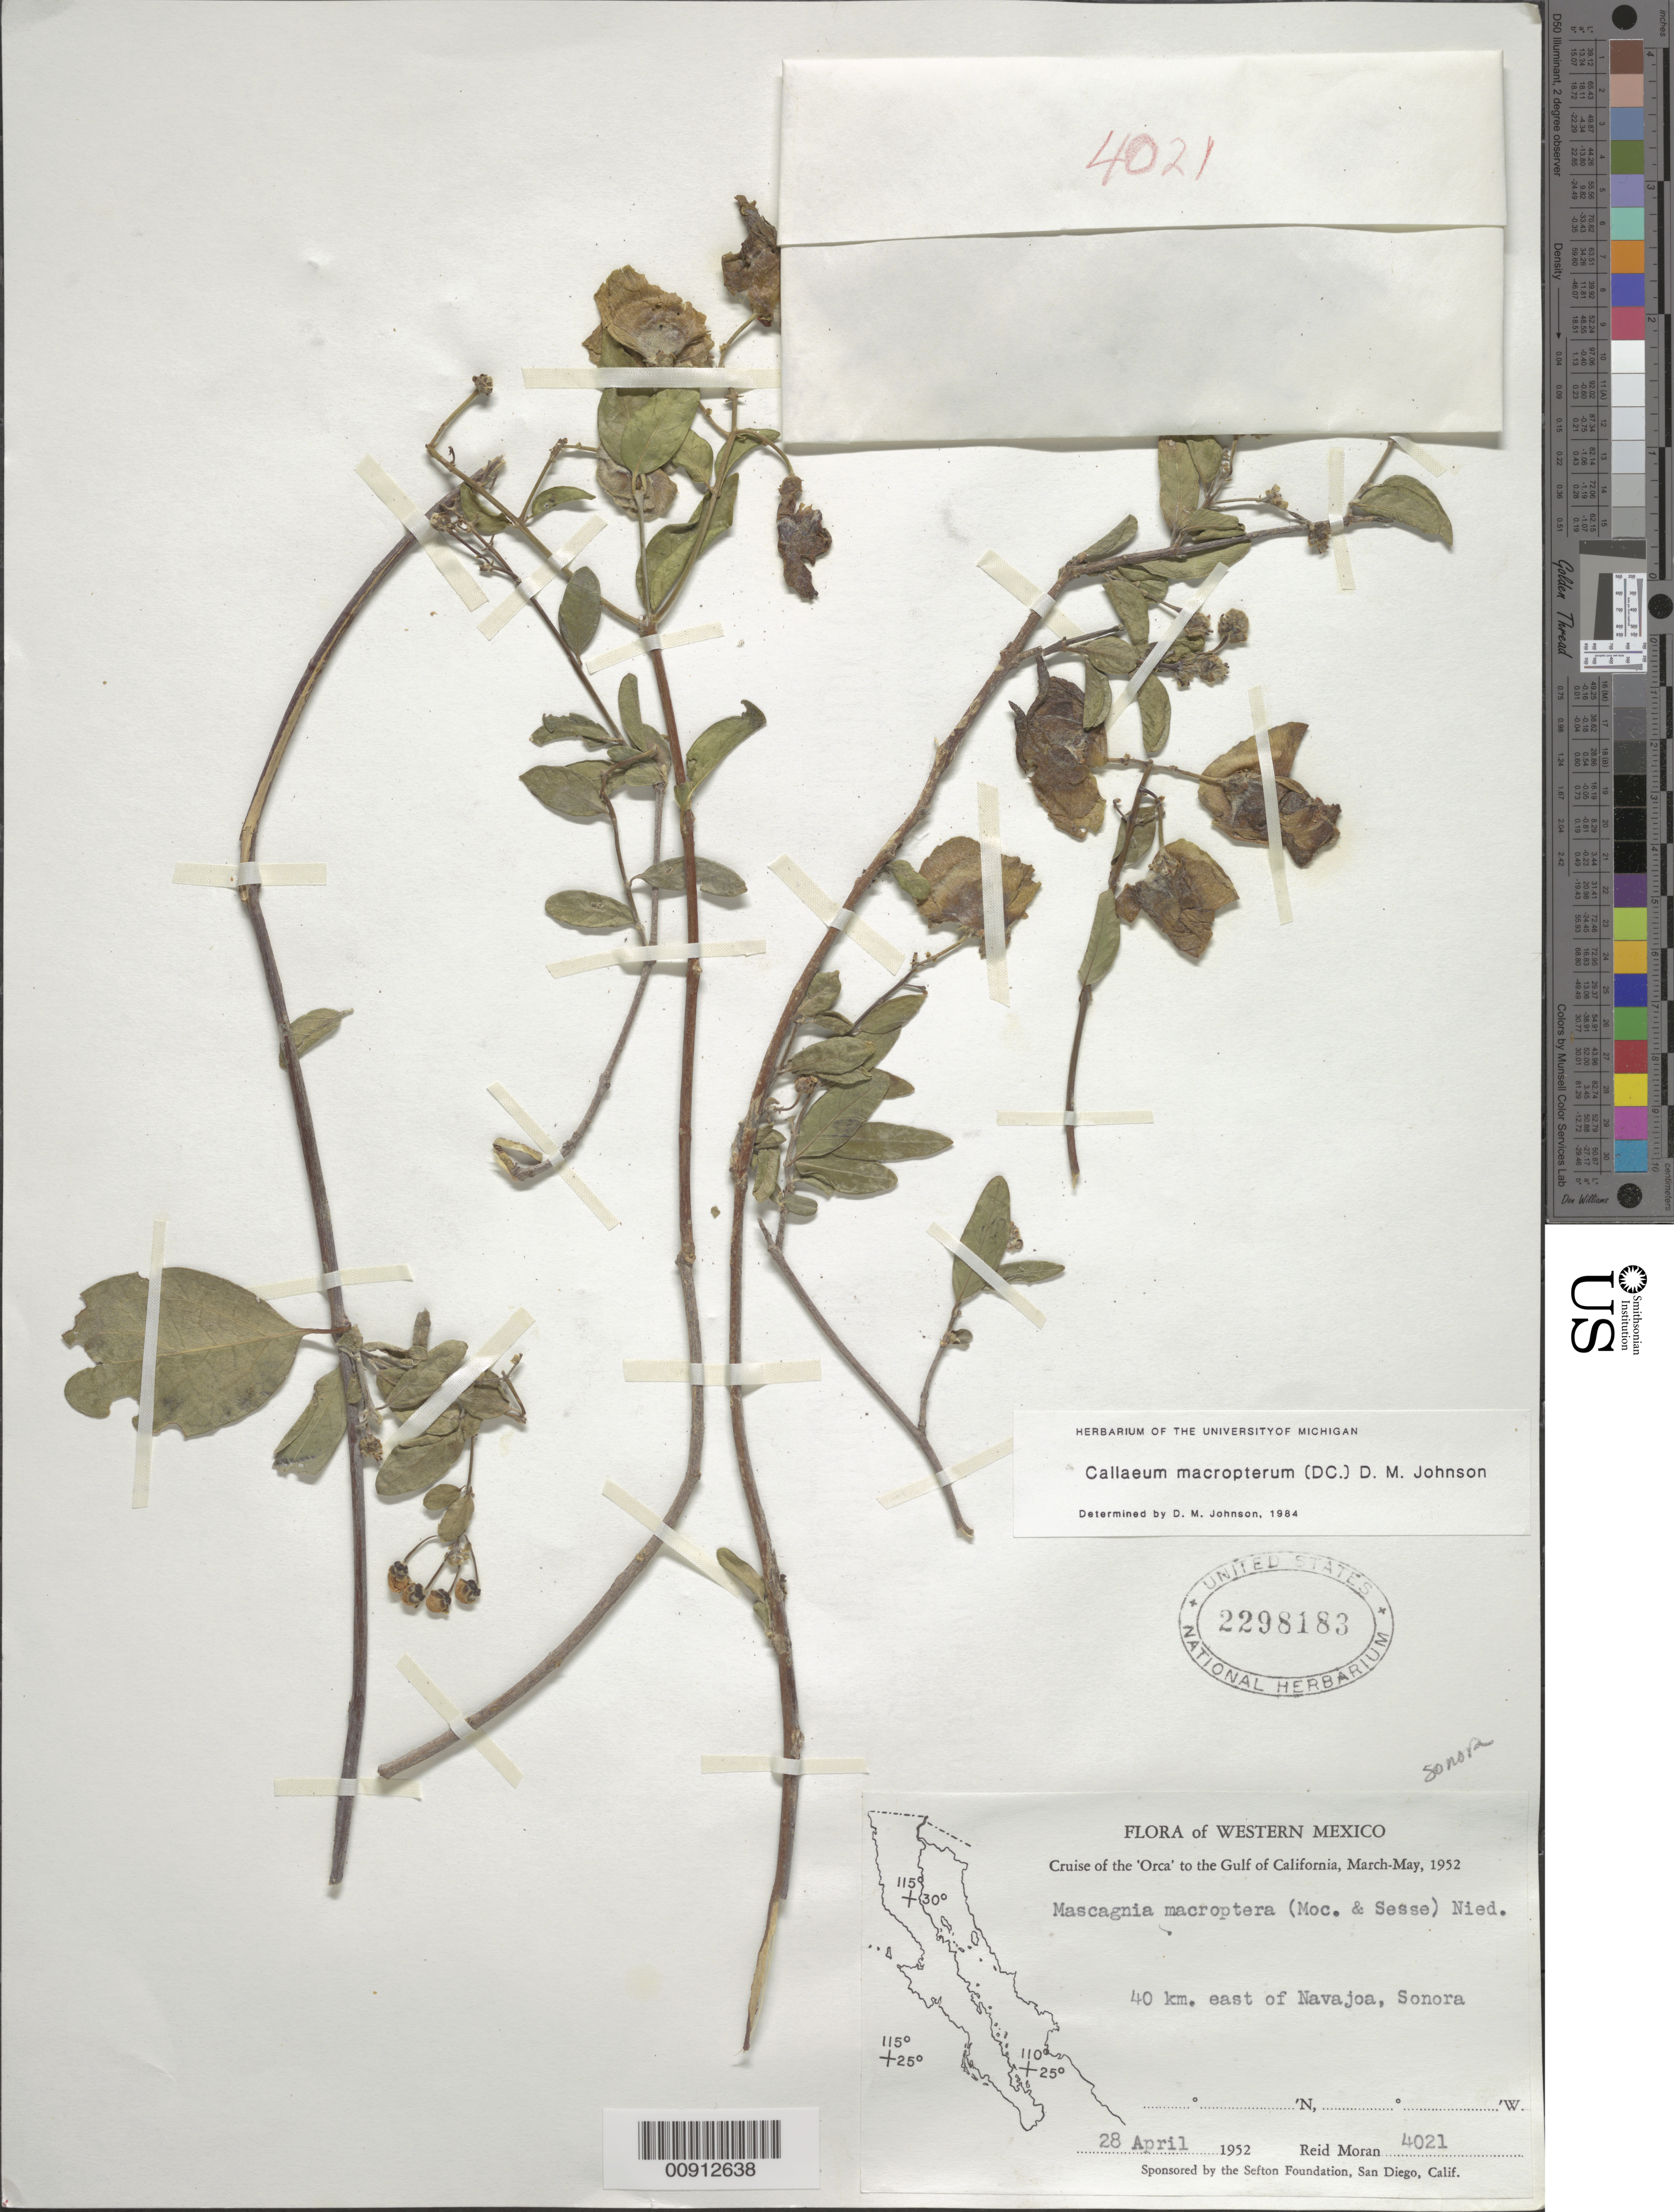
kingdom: Plantae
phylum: Tracheophyta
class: Magnoliopsida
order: Malpighiales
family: Malpighiaceae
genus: Callaeum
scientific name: Callaeum macropterum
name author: (Moc. & Sessé ex DC.) D.M. Johnson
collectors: R. V. Moran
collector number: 4021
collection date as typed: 28 Apr 1952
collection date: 1952-04-28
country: Mexico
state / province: Sonora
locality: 40 km. east of Navojoa, Sonora.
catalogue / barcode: US 2298183